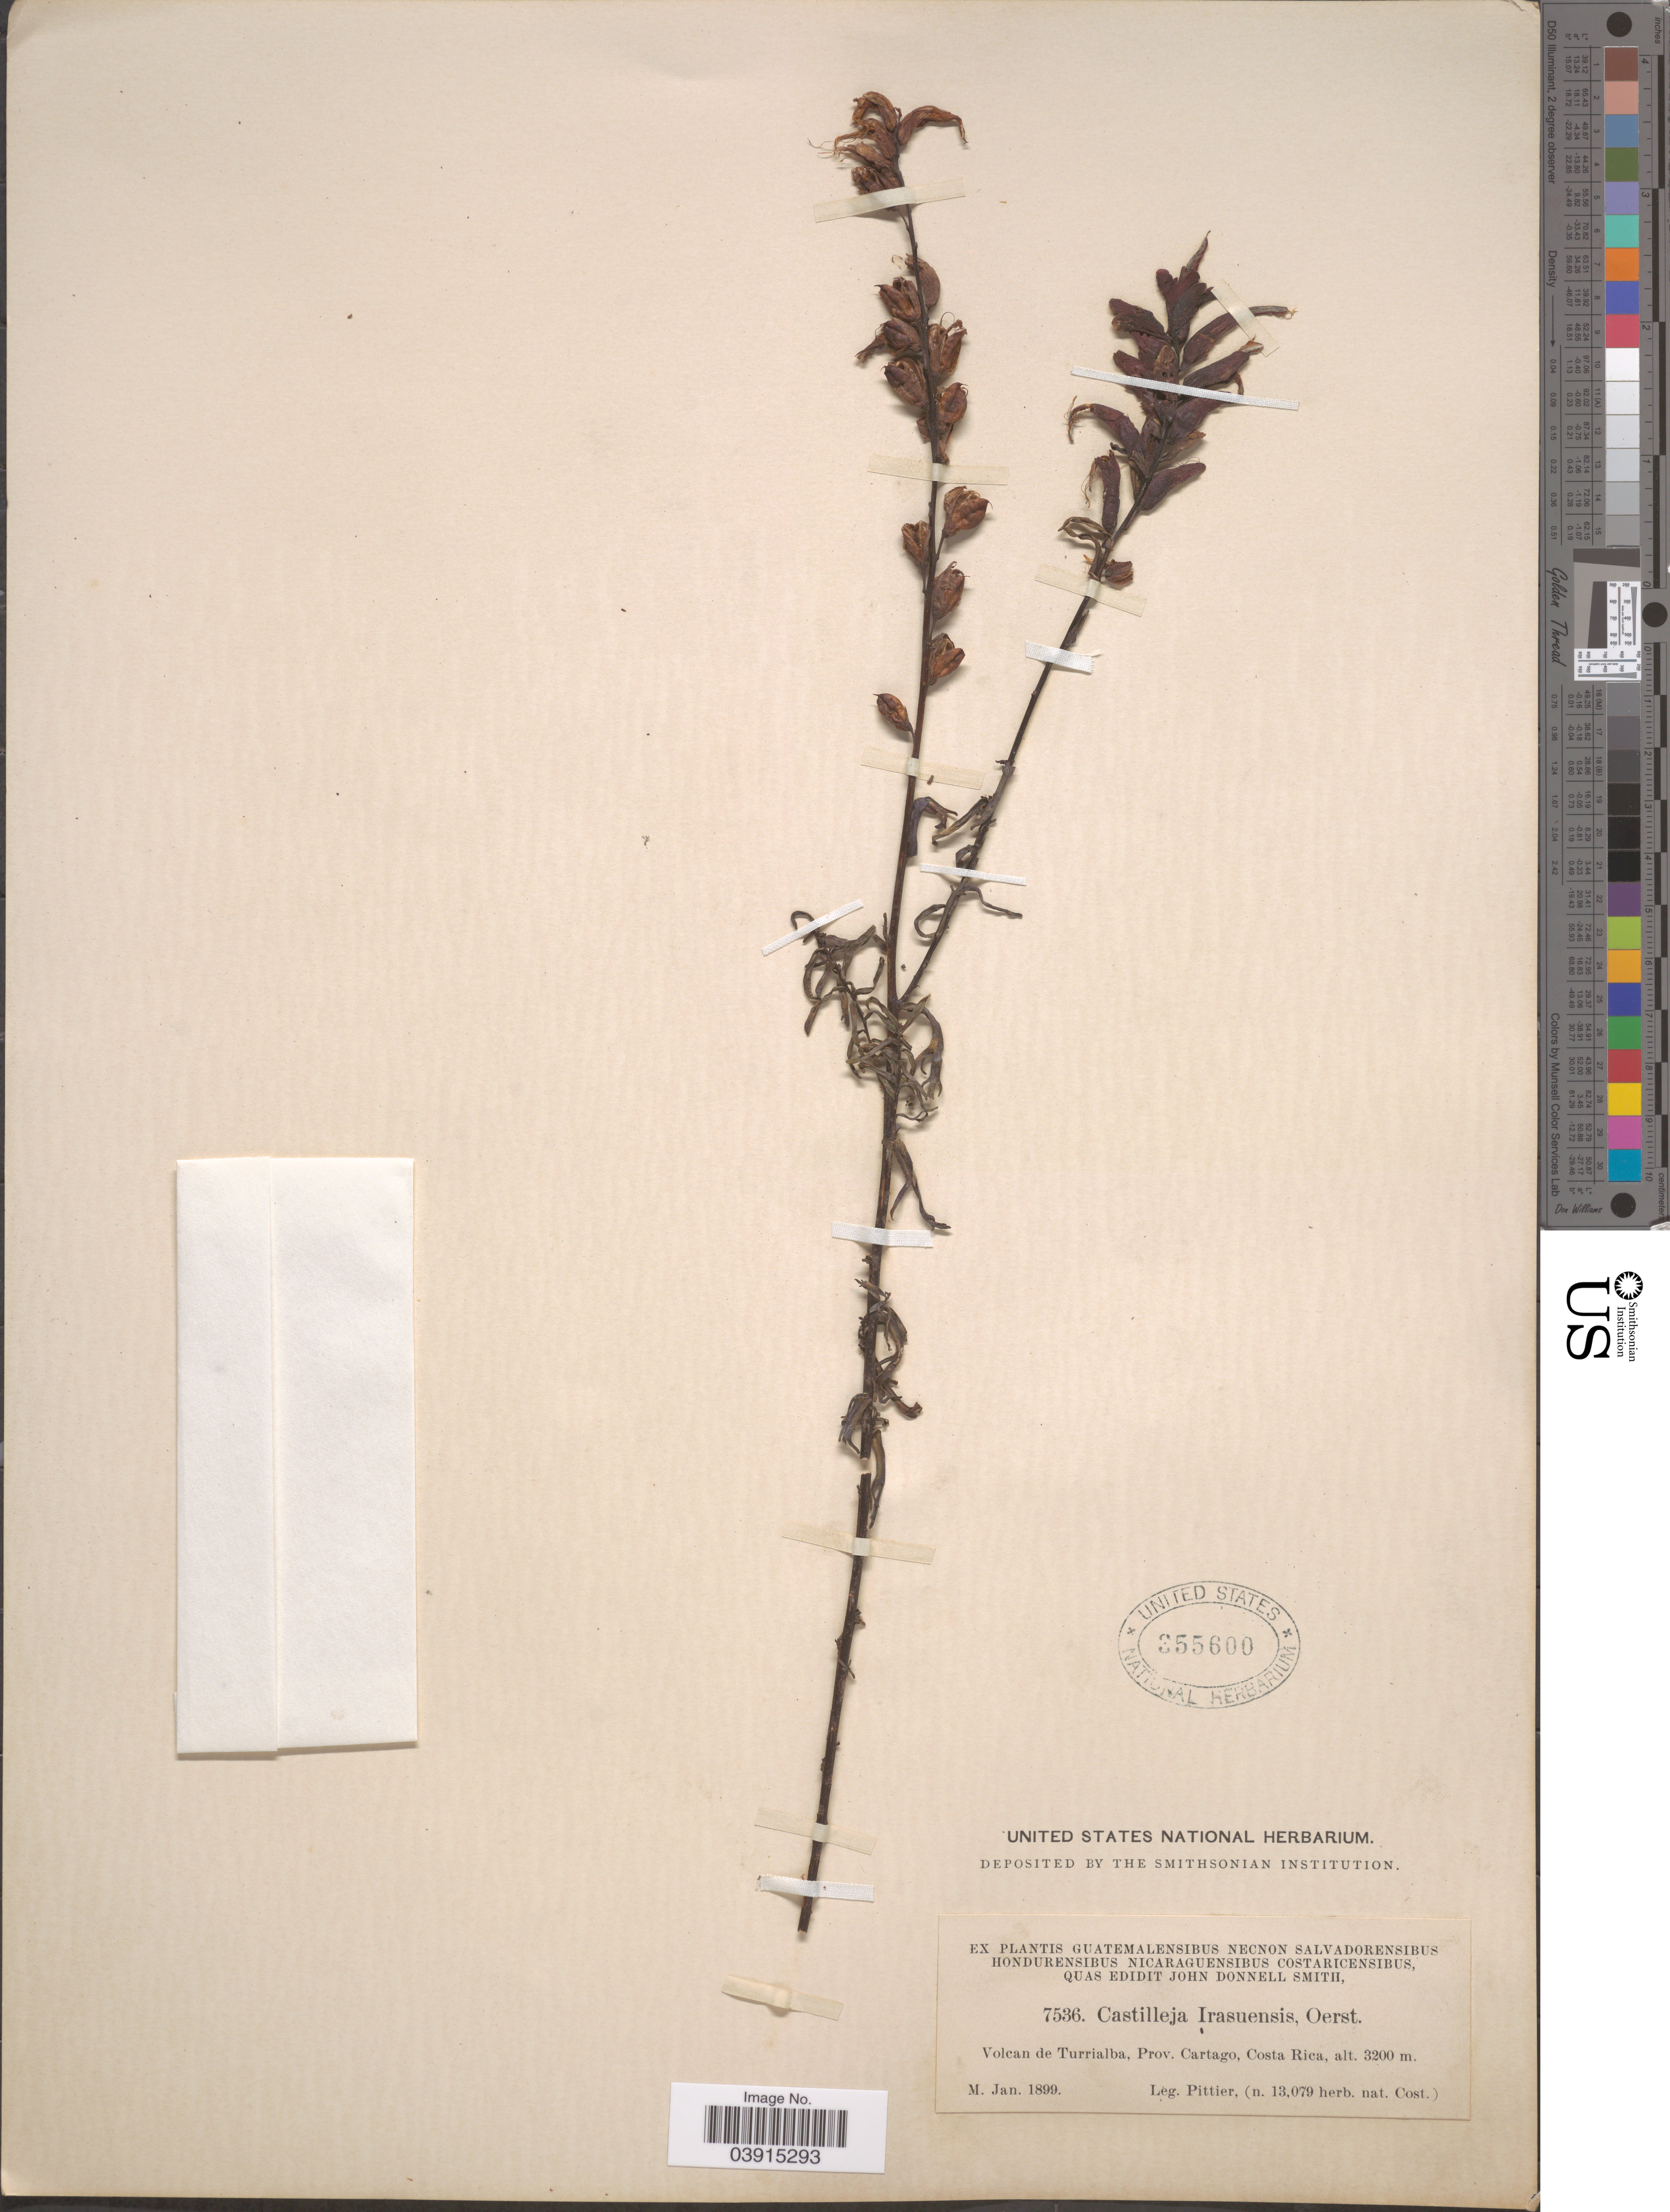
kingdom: Plantae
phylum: Tracheophyta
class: Magnoliopsida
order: Lamiales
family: Orobanchaceae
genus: Castilleja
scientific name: Castilleja irazuensis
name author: Oerst.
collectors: Pittier, --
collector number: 7536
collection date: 1899-01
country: Costa Rica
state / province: Cartago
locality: Volcan de Turrialba.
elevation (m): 3200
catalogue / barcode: US 355600